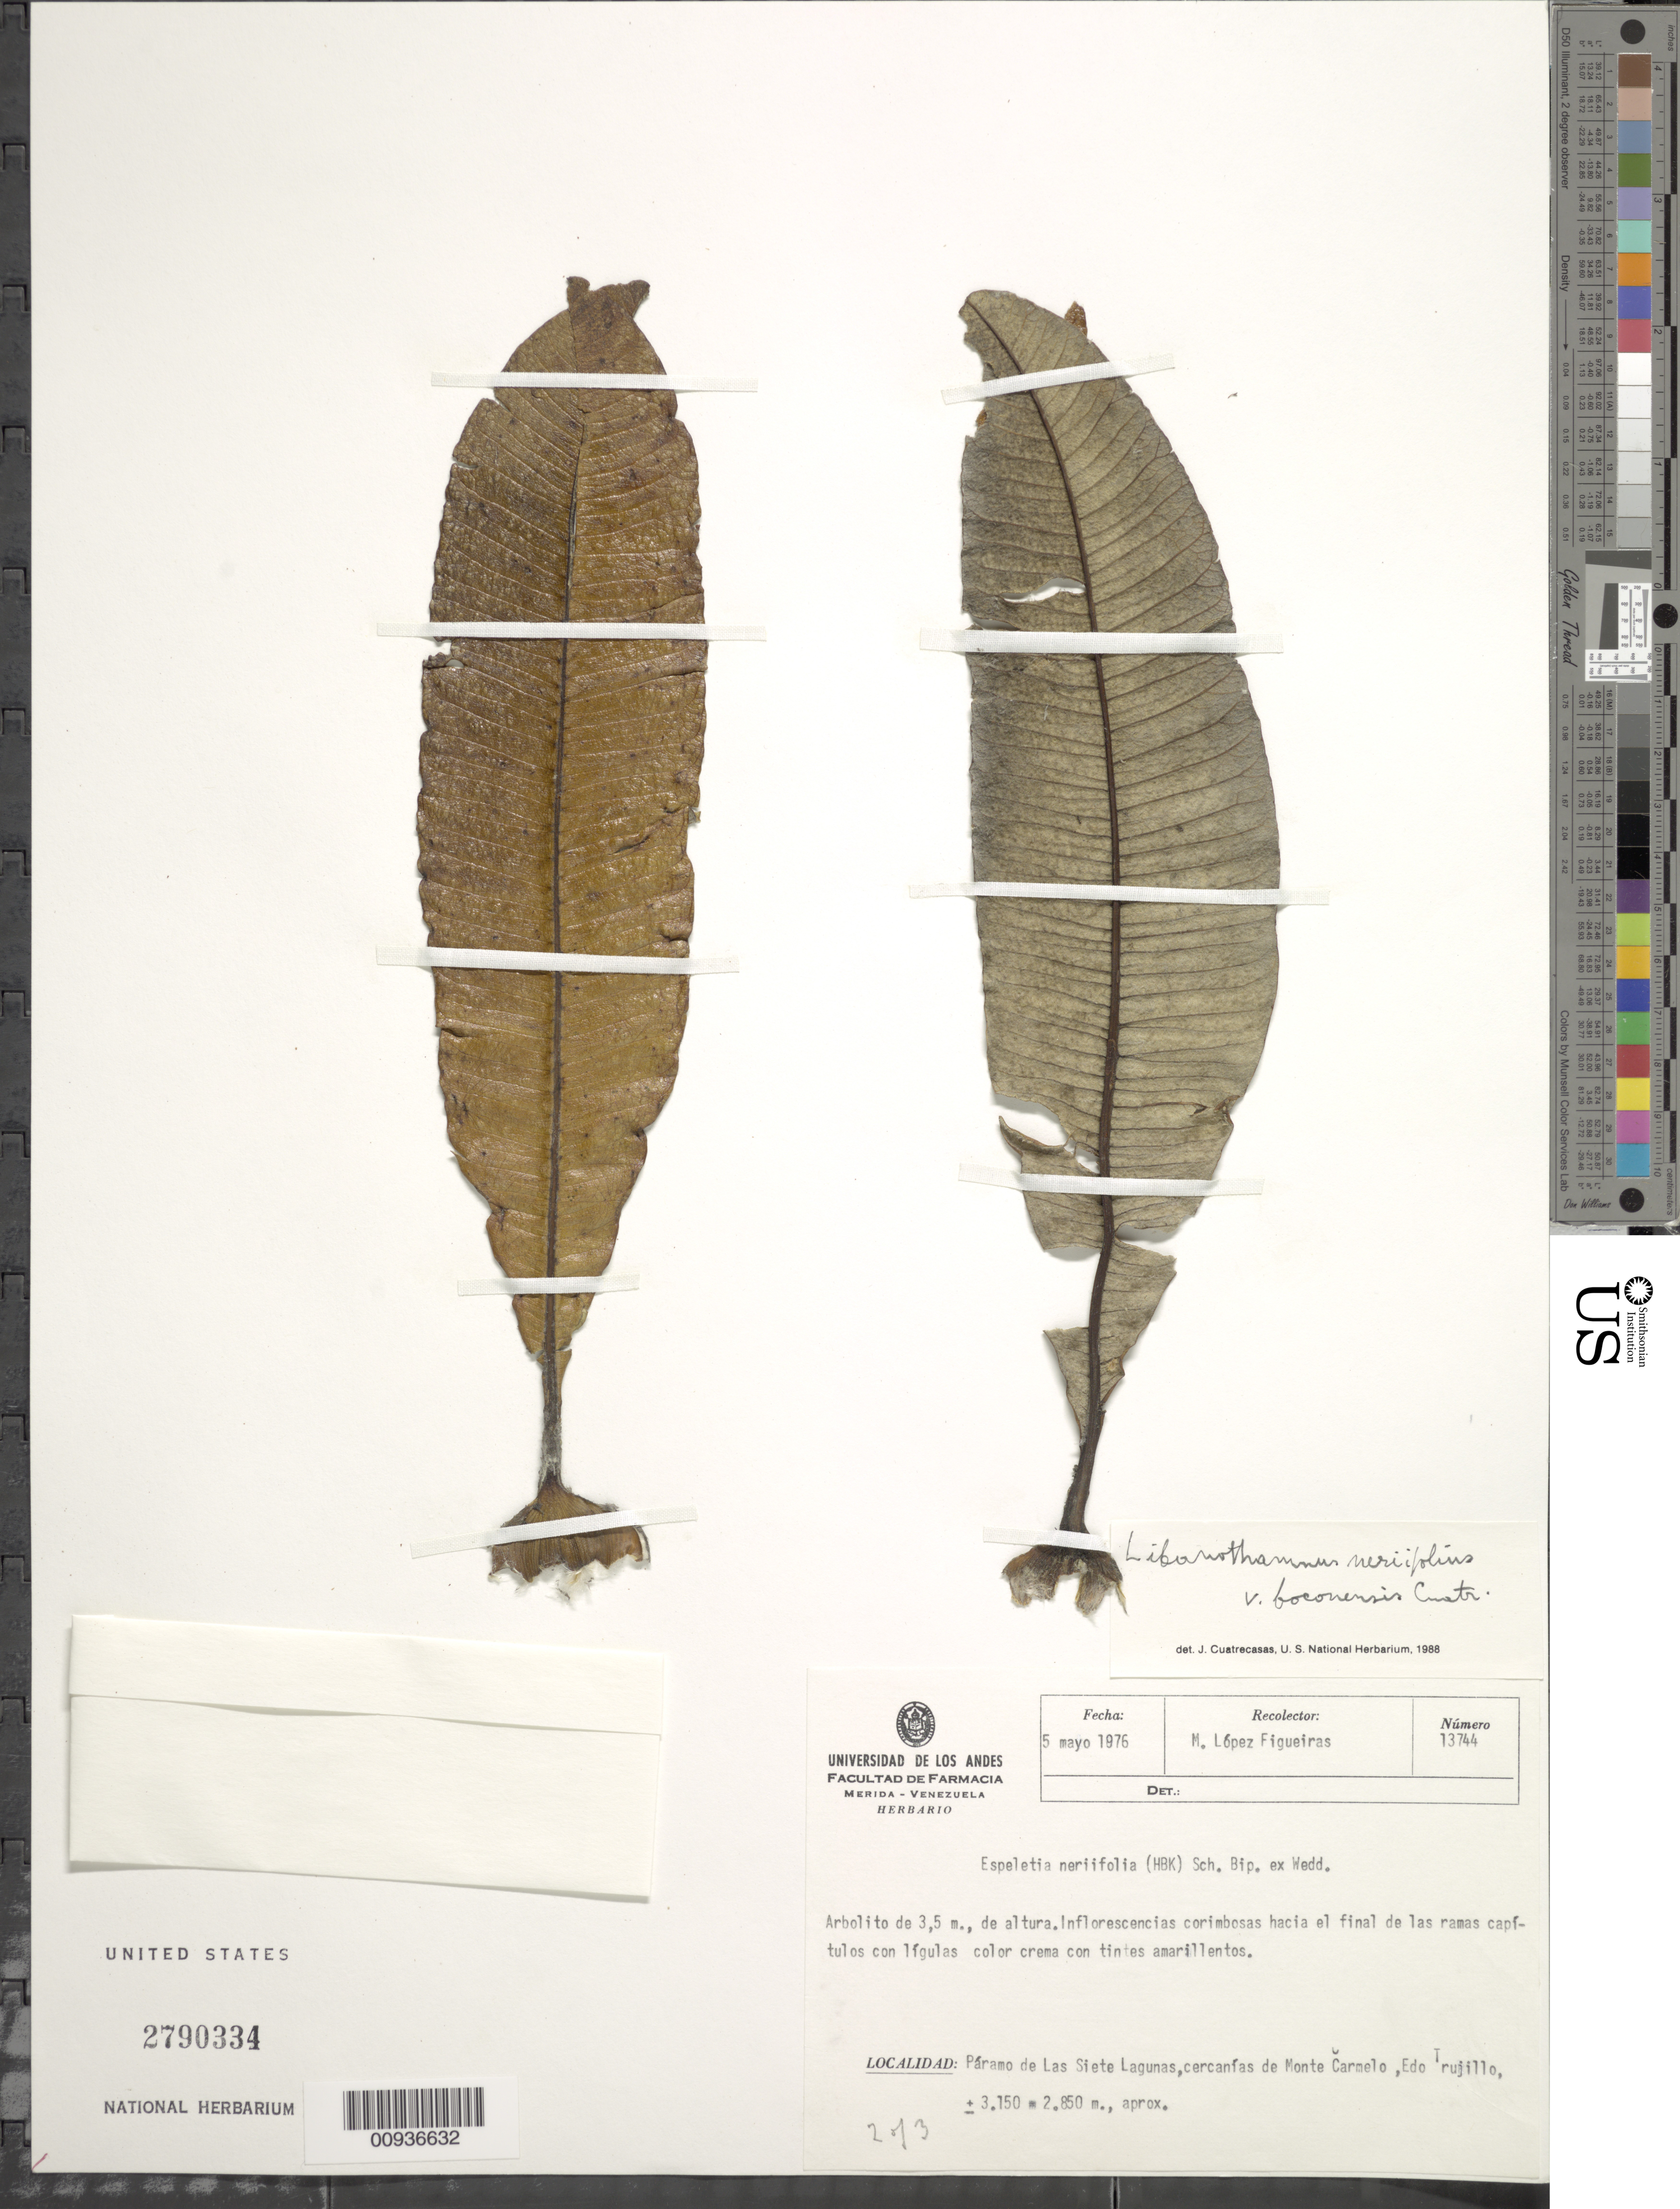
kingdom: Plantae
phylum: Tracheophyta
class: Magnoliopsida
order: Asterales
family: Asteraceae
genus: Libanothamnus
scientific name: Libanothamnus neriifolius var. boconensis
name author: Cuatrec.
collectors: M. López Figueiras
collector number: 13744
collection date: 1976-05-05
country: Venezuela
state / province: Trujillo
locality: Paramo de Las Siete Lagunas, cercanias de Monte Carmelo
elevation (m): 2850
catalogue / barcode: US 2790334